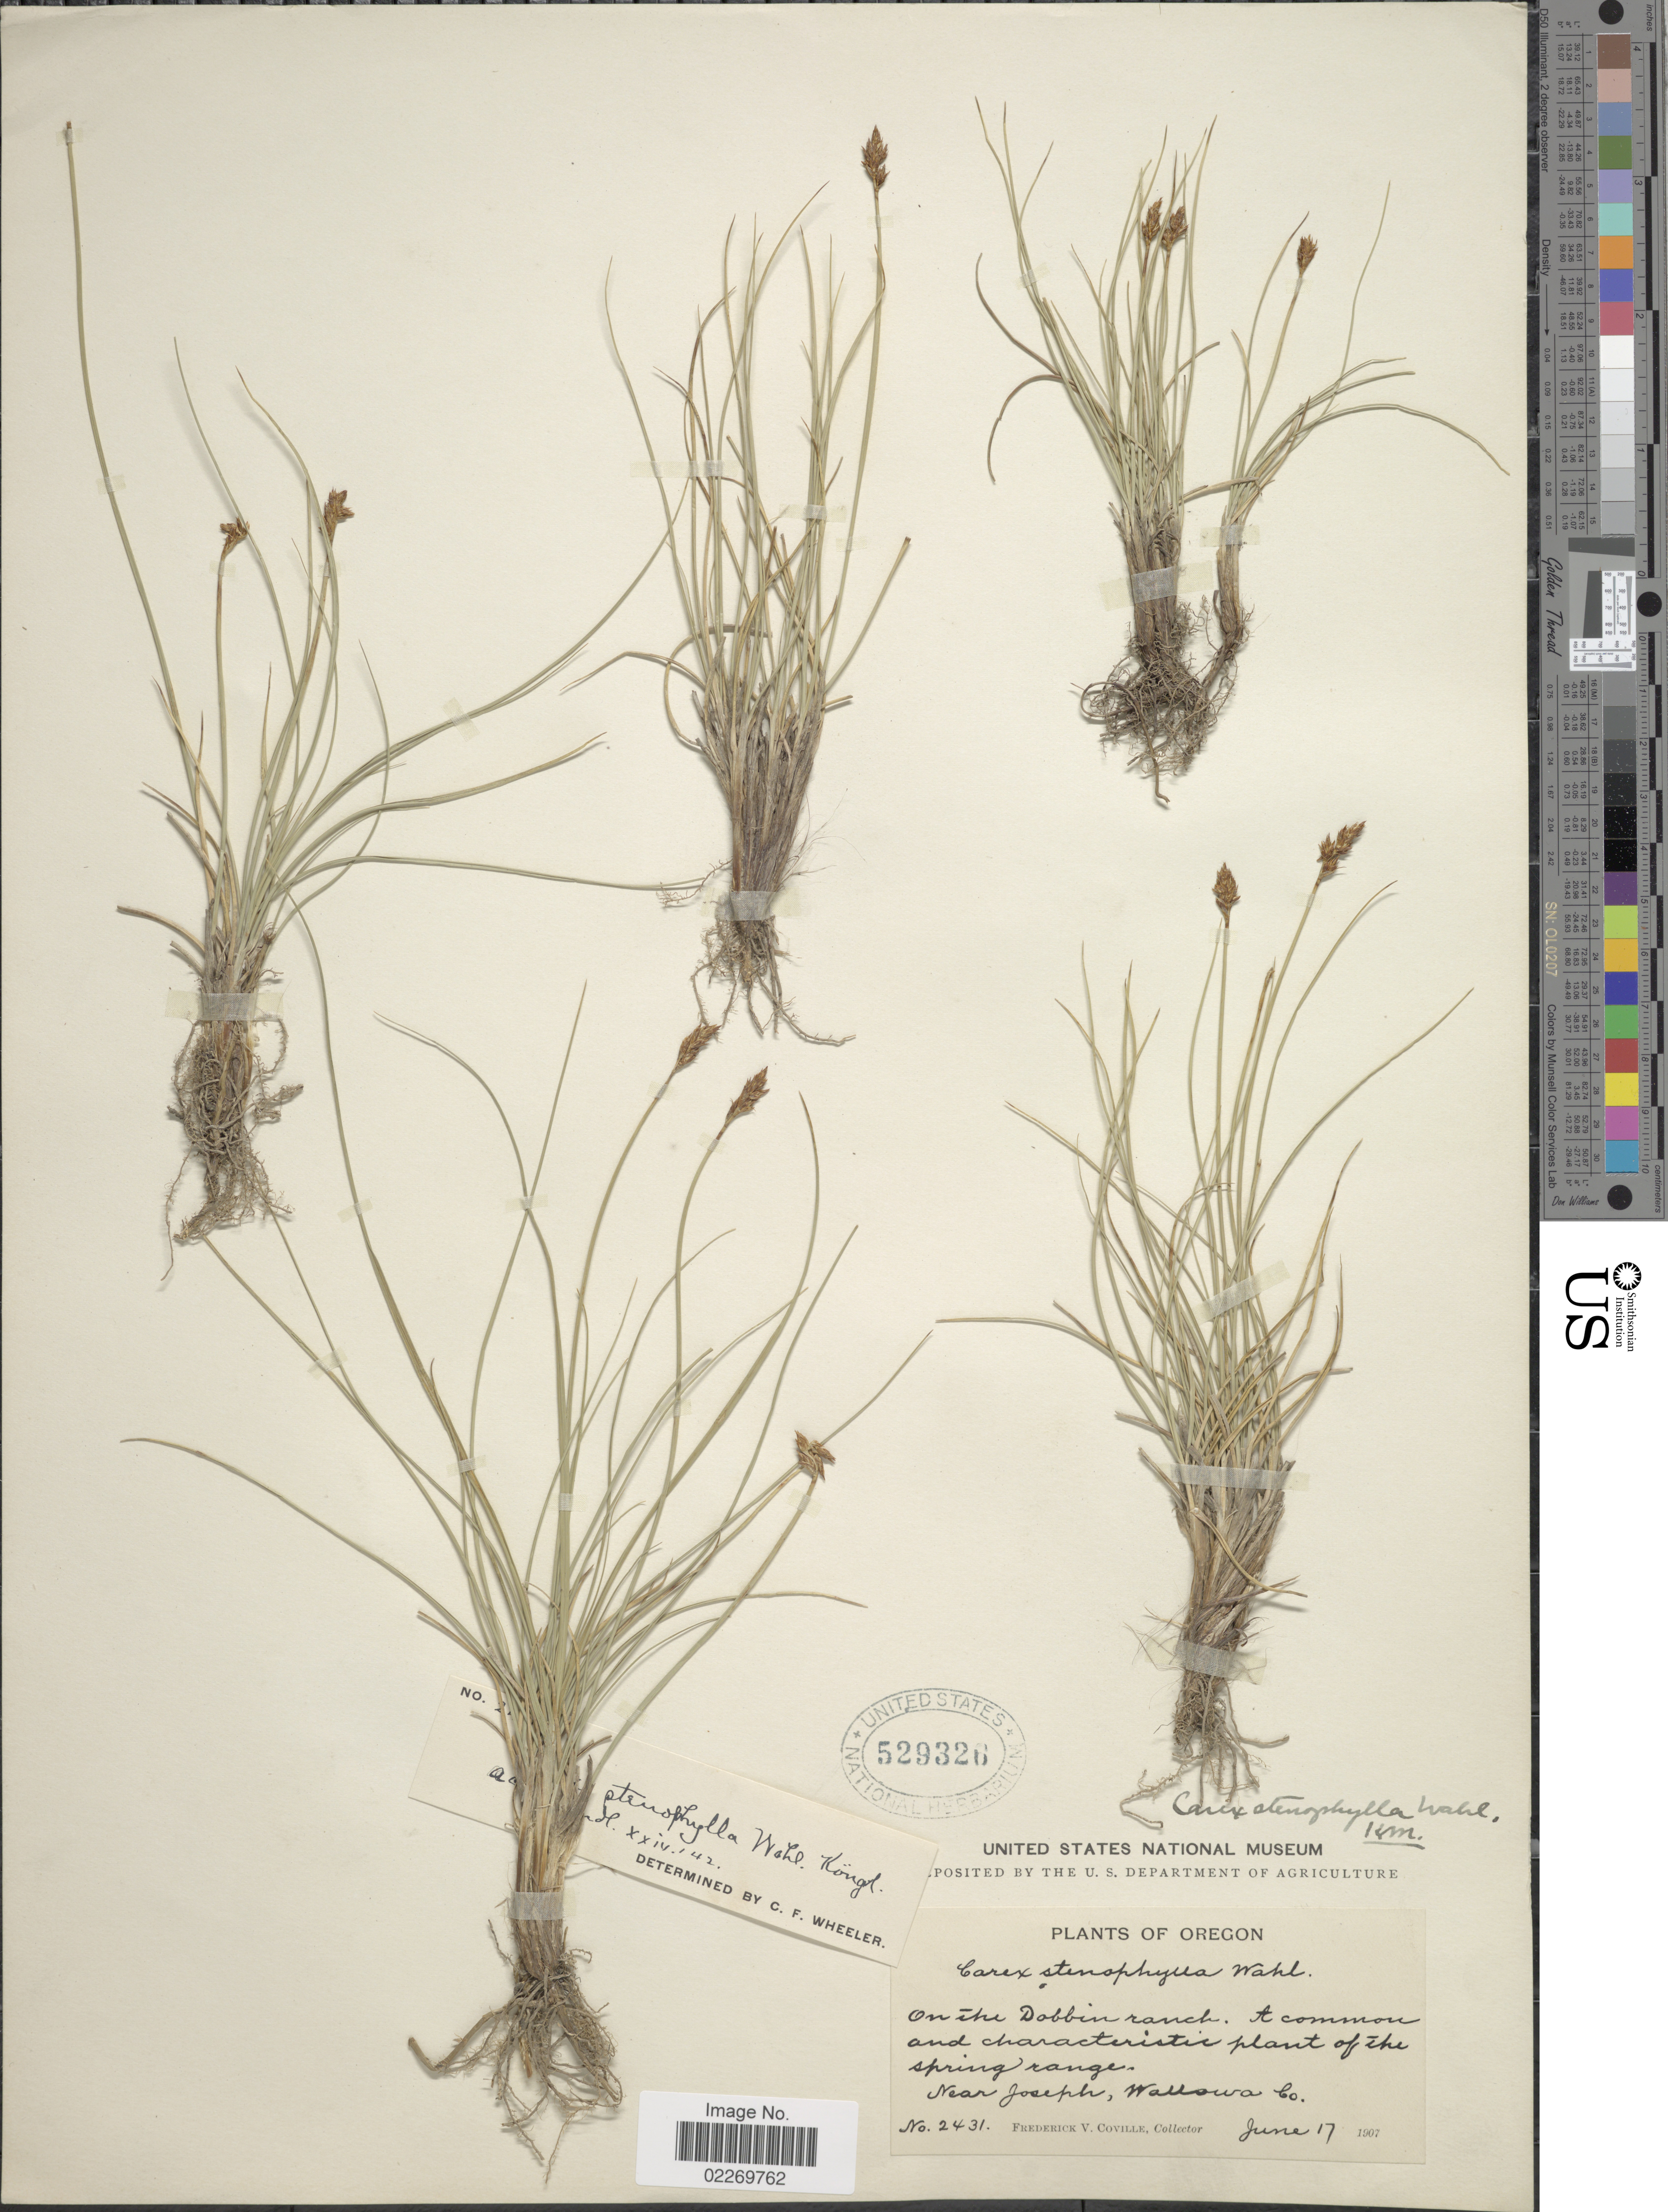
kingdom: Plantae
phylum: Tracheophyta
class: Liliopsida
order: Poales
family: Cyperaceae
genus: Carex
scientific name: Carex eleocharis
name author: L.H. Bailey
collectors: F. V. Coville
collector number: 2431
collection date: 1907-06-17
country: United States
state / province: Oregon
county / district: Wallowa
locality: On the Dobbin ranch, A common and characteristic plant of the spring range. Near Joseph, Wallowa Co.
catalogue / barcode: US 529326